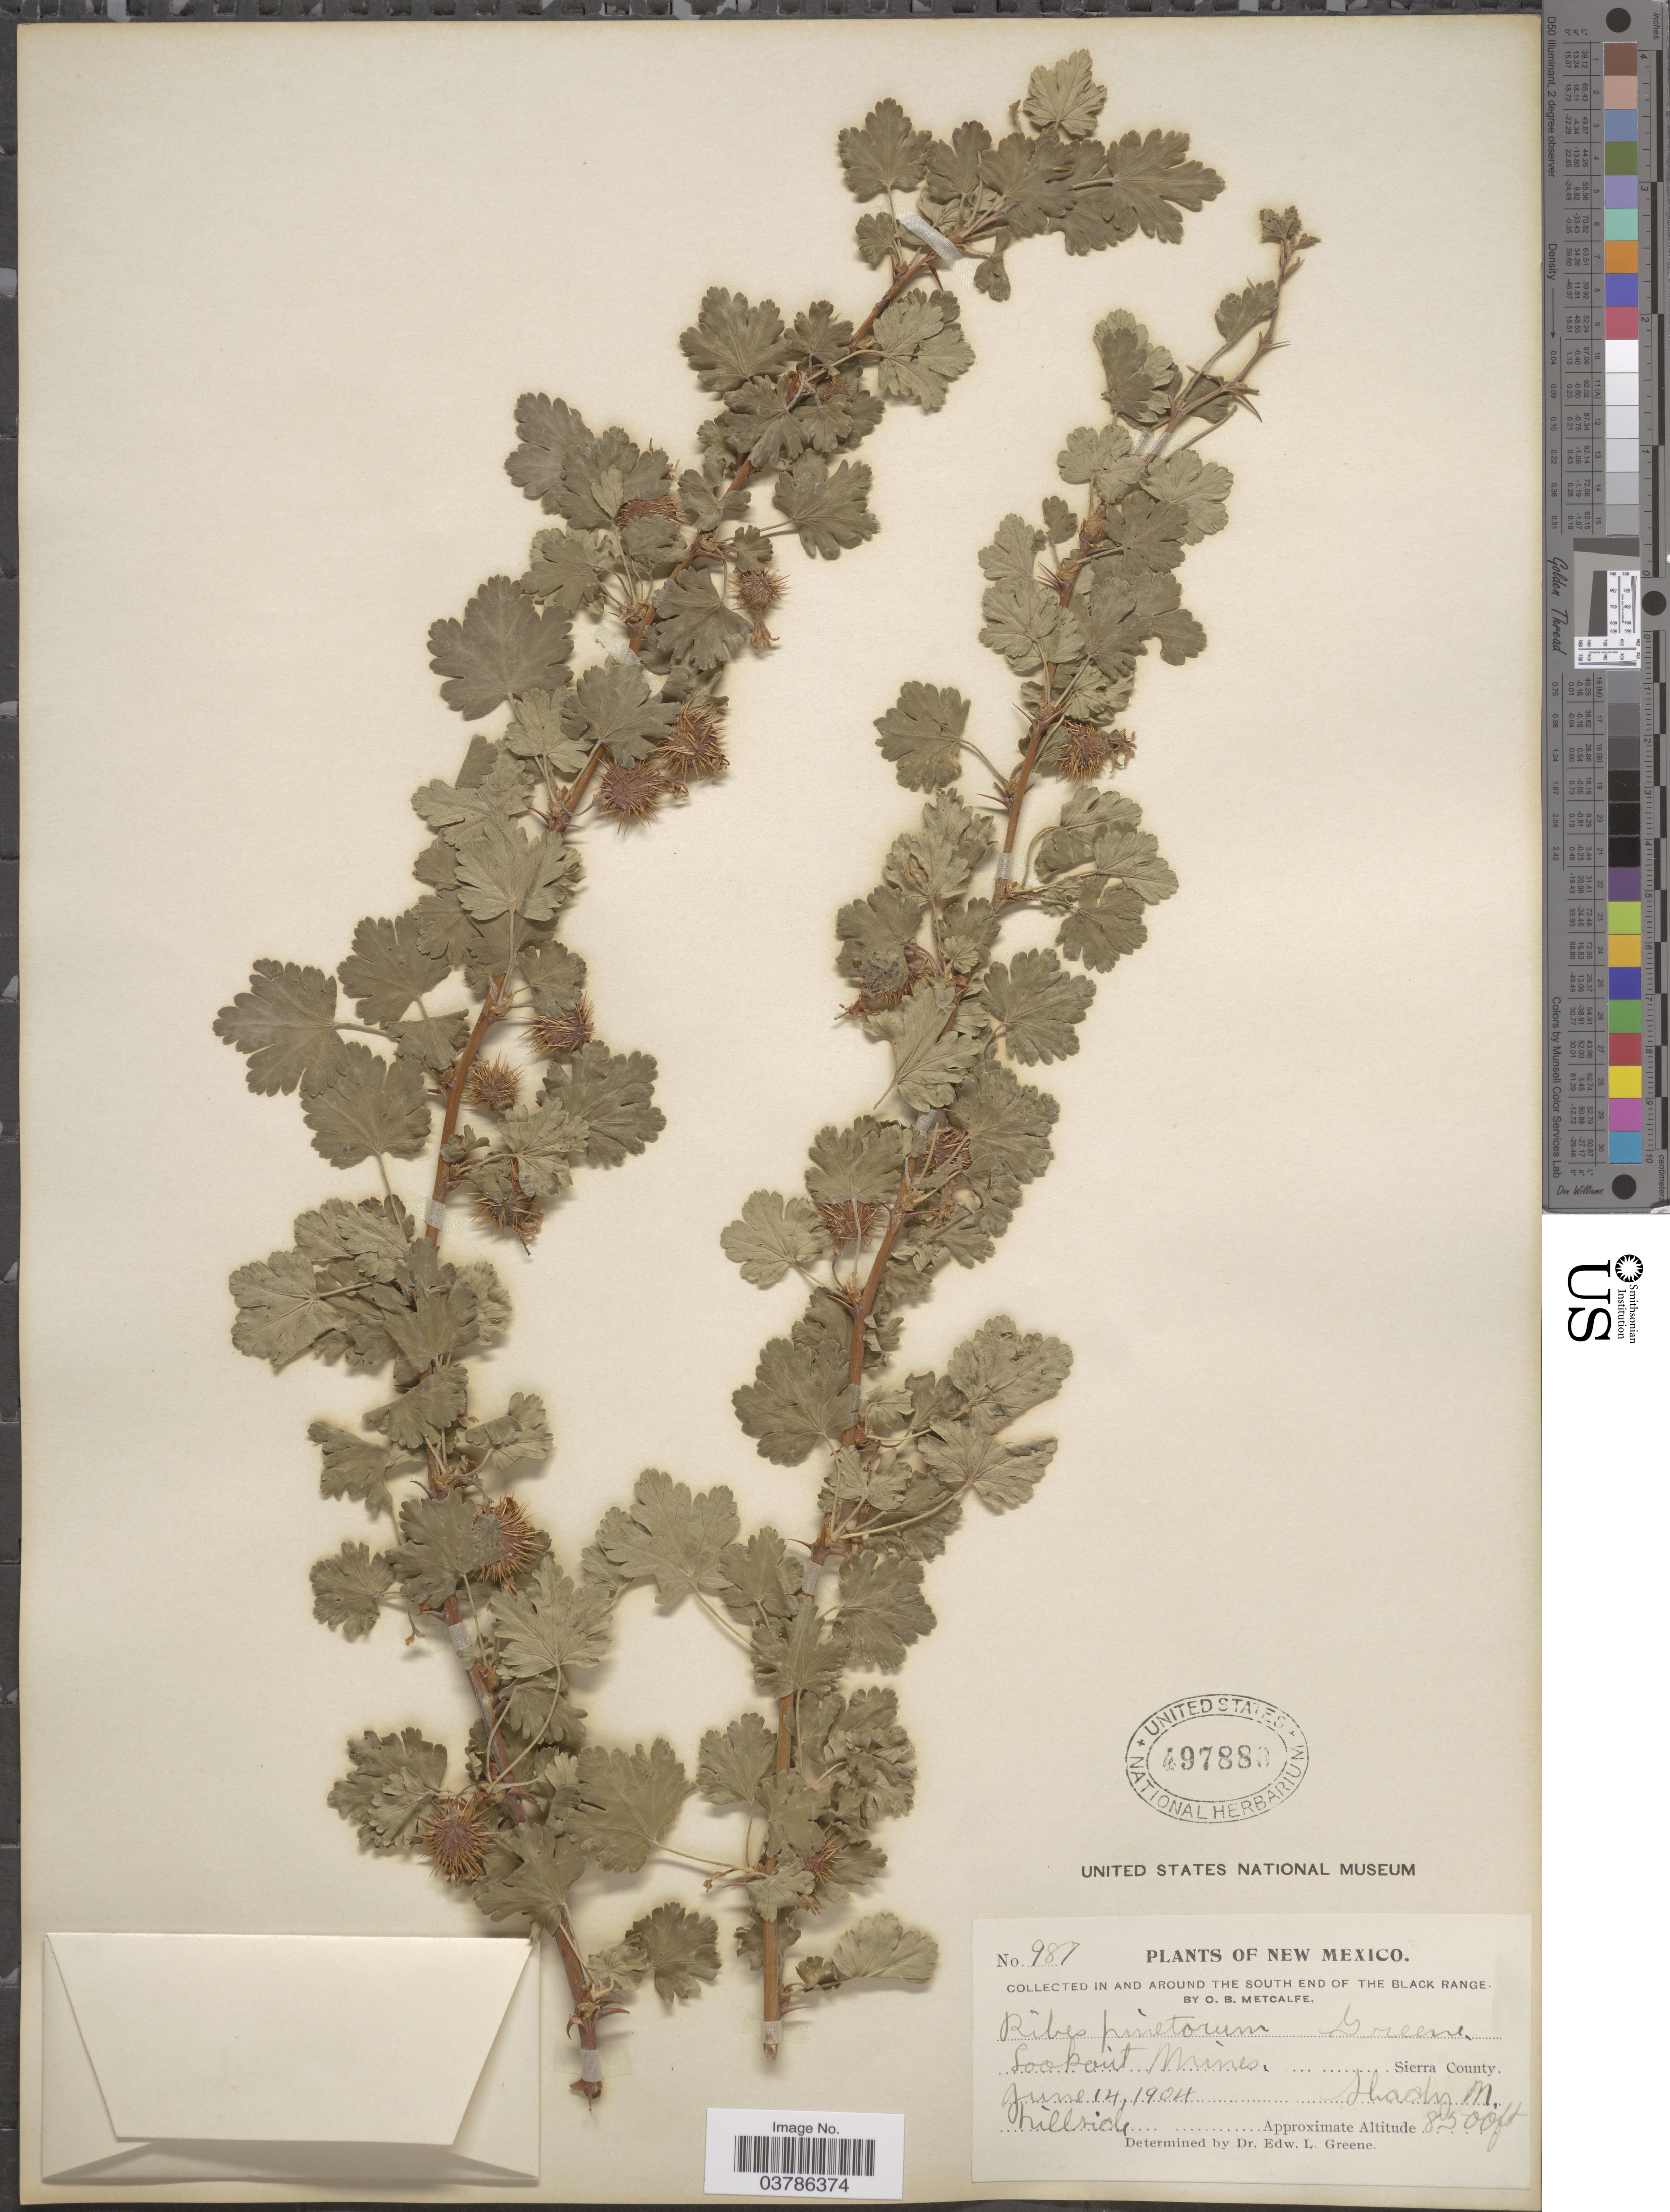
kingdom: Plantae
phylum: Tracheophyta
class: Magnoliopsida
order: Saxifragales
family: Grossulariaceae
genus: Ribes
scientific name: Ribes pinetorum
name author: Greene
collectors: O. B. Metcalfe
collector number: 987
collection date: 1904-06-14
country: United States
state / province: New Mexico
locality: In and around the South end of The Black Range. Lookout Mines. Sierra County. Shady M.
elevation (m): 2591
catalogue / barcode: US 497880